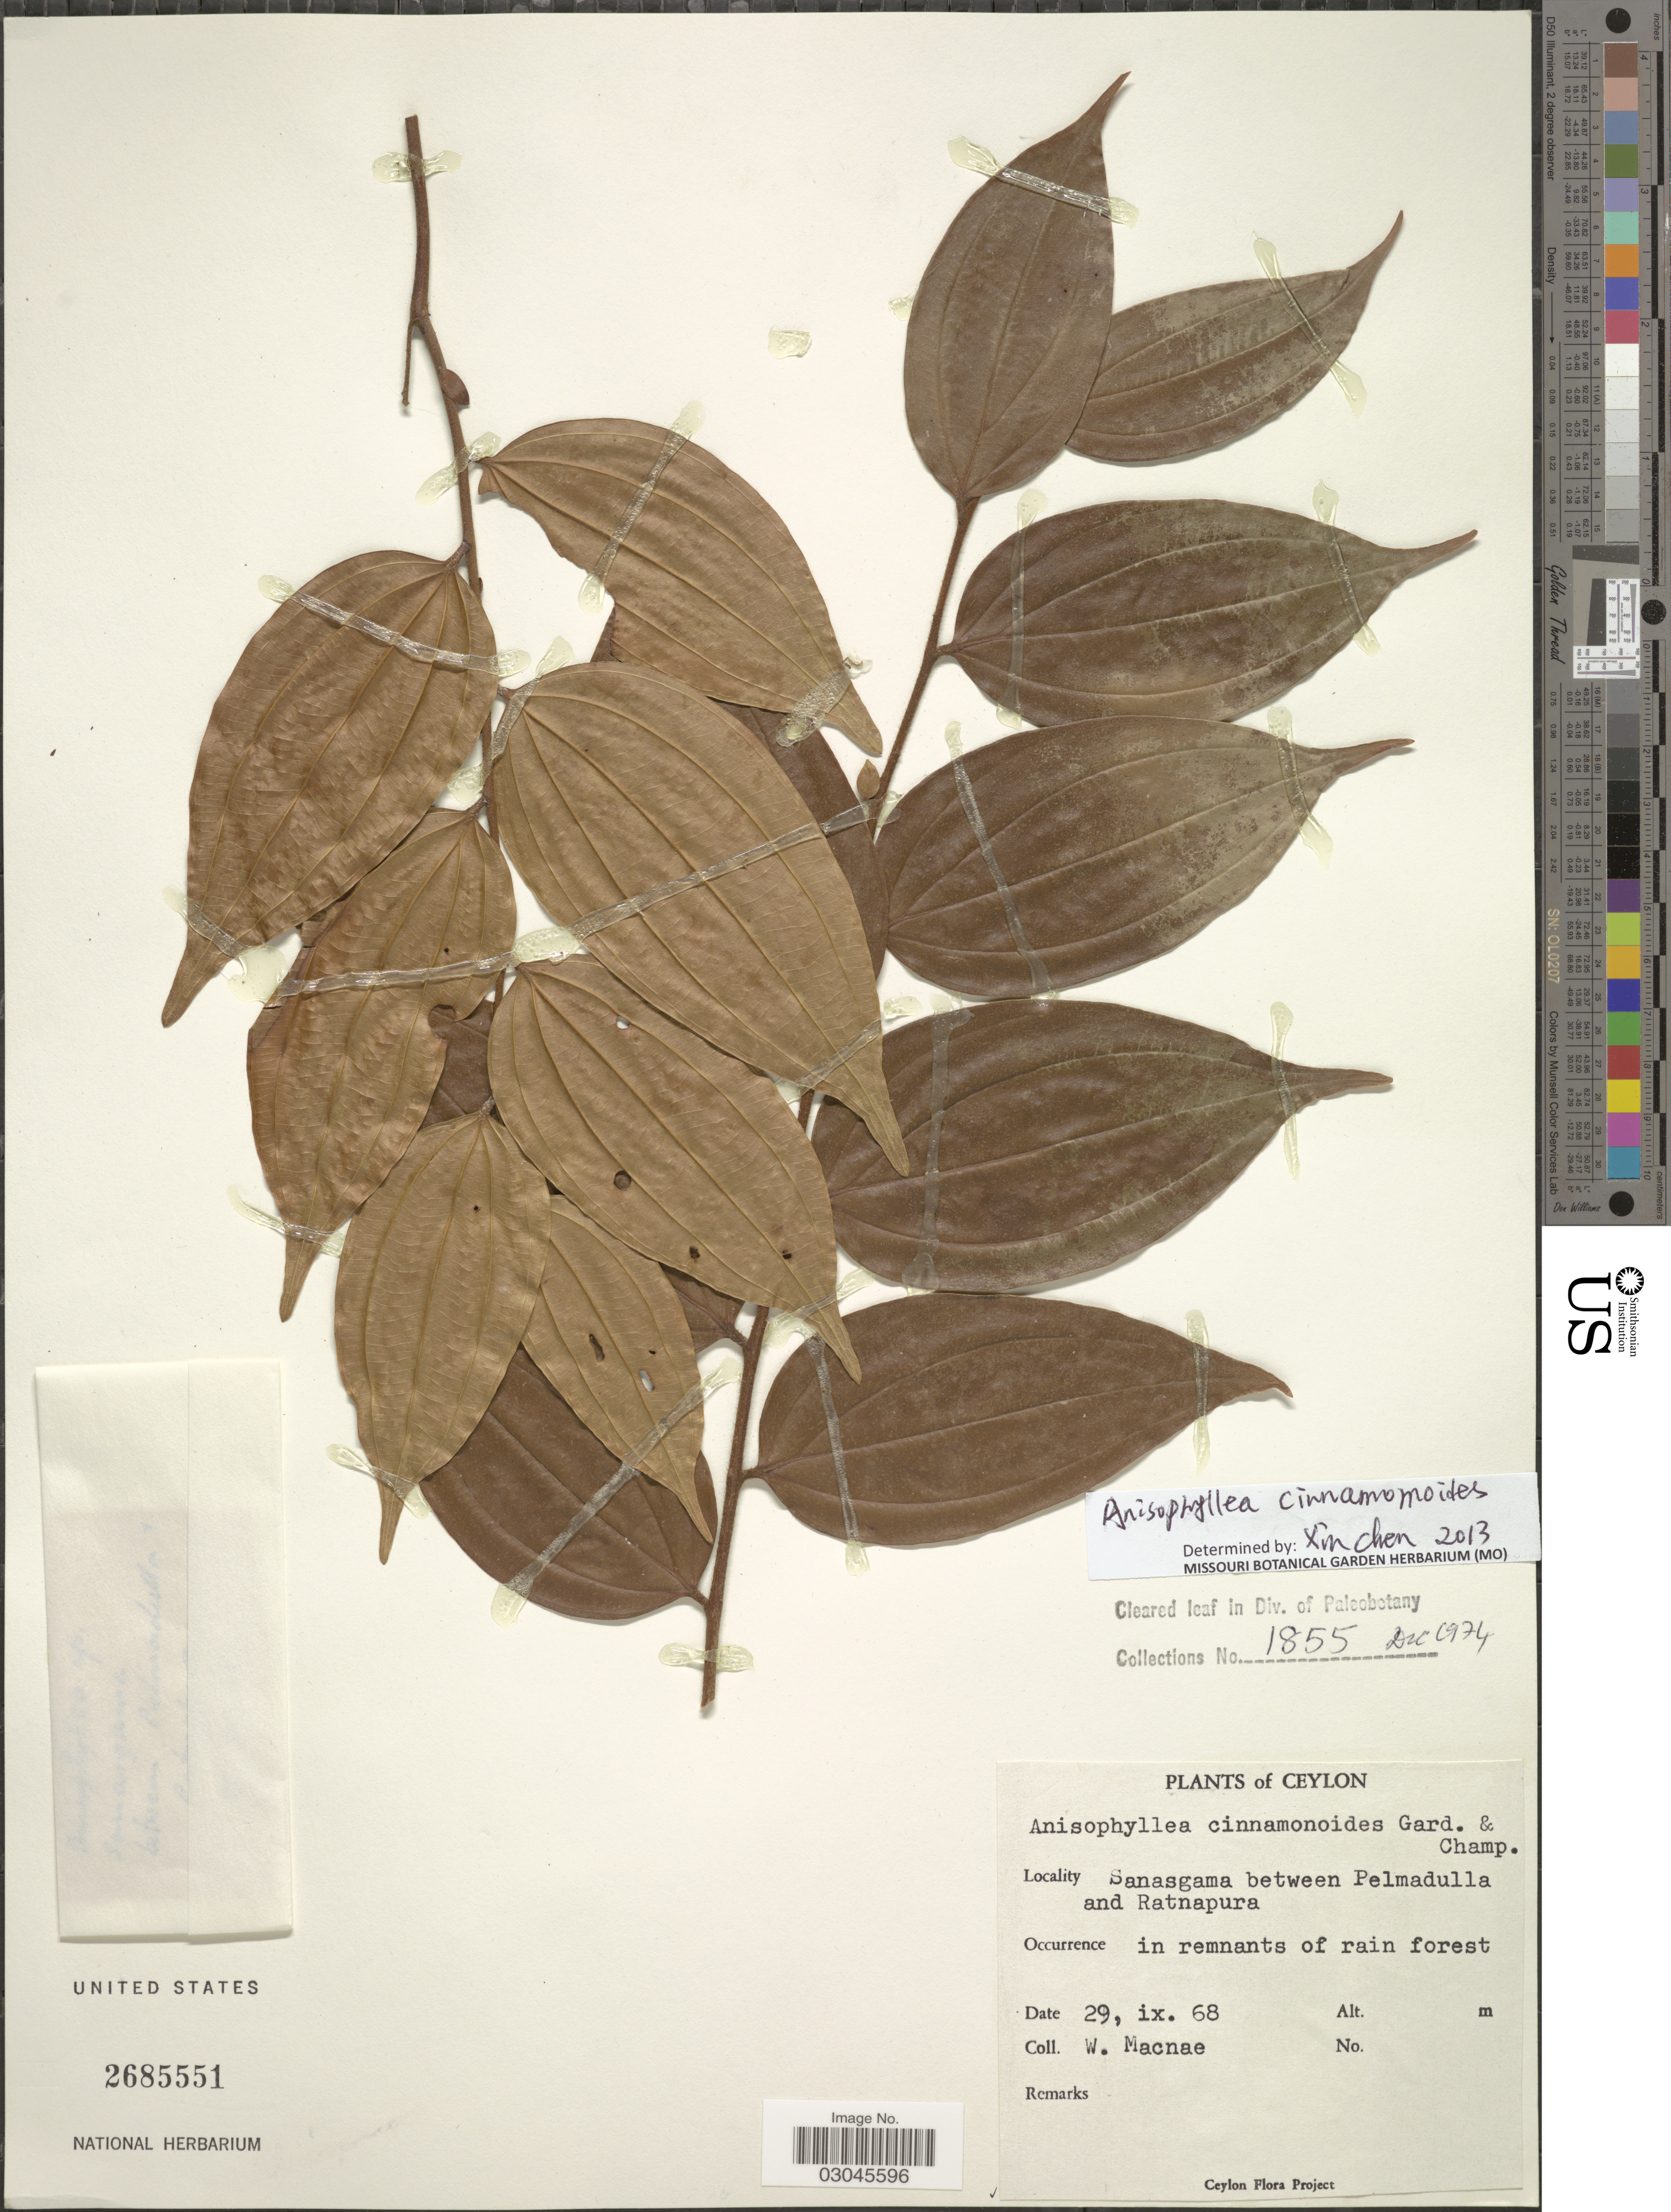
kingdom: Plantae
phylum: Tracheophyta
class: Magnoliopsida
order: Cucurbitales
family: Anisophylleaceae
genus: Anisophyllea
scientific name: Anisophyllea cinnamomoides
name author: Alston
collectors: W. MacNae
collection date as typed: Transcribed d/m/y: 29/9/68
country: Sri Lanka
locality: Ceylon. Sanasgama between Pelmadulla and Ratnapura.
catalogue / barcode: US 2685551